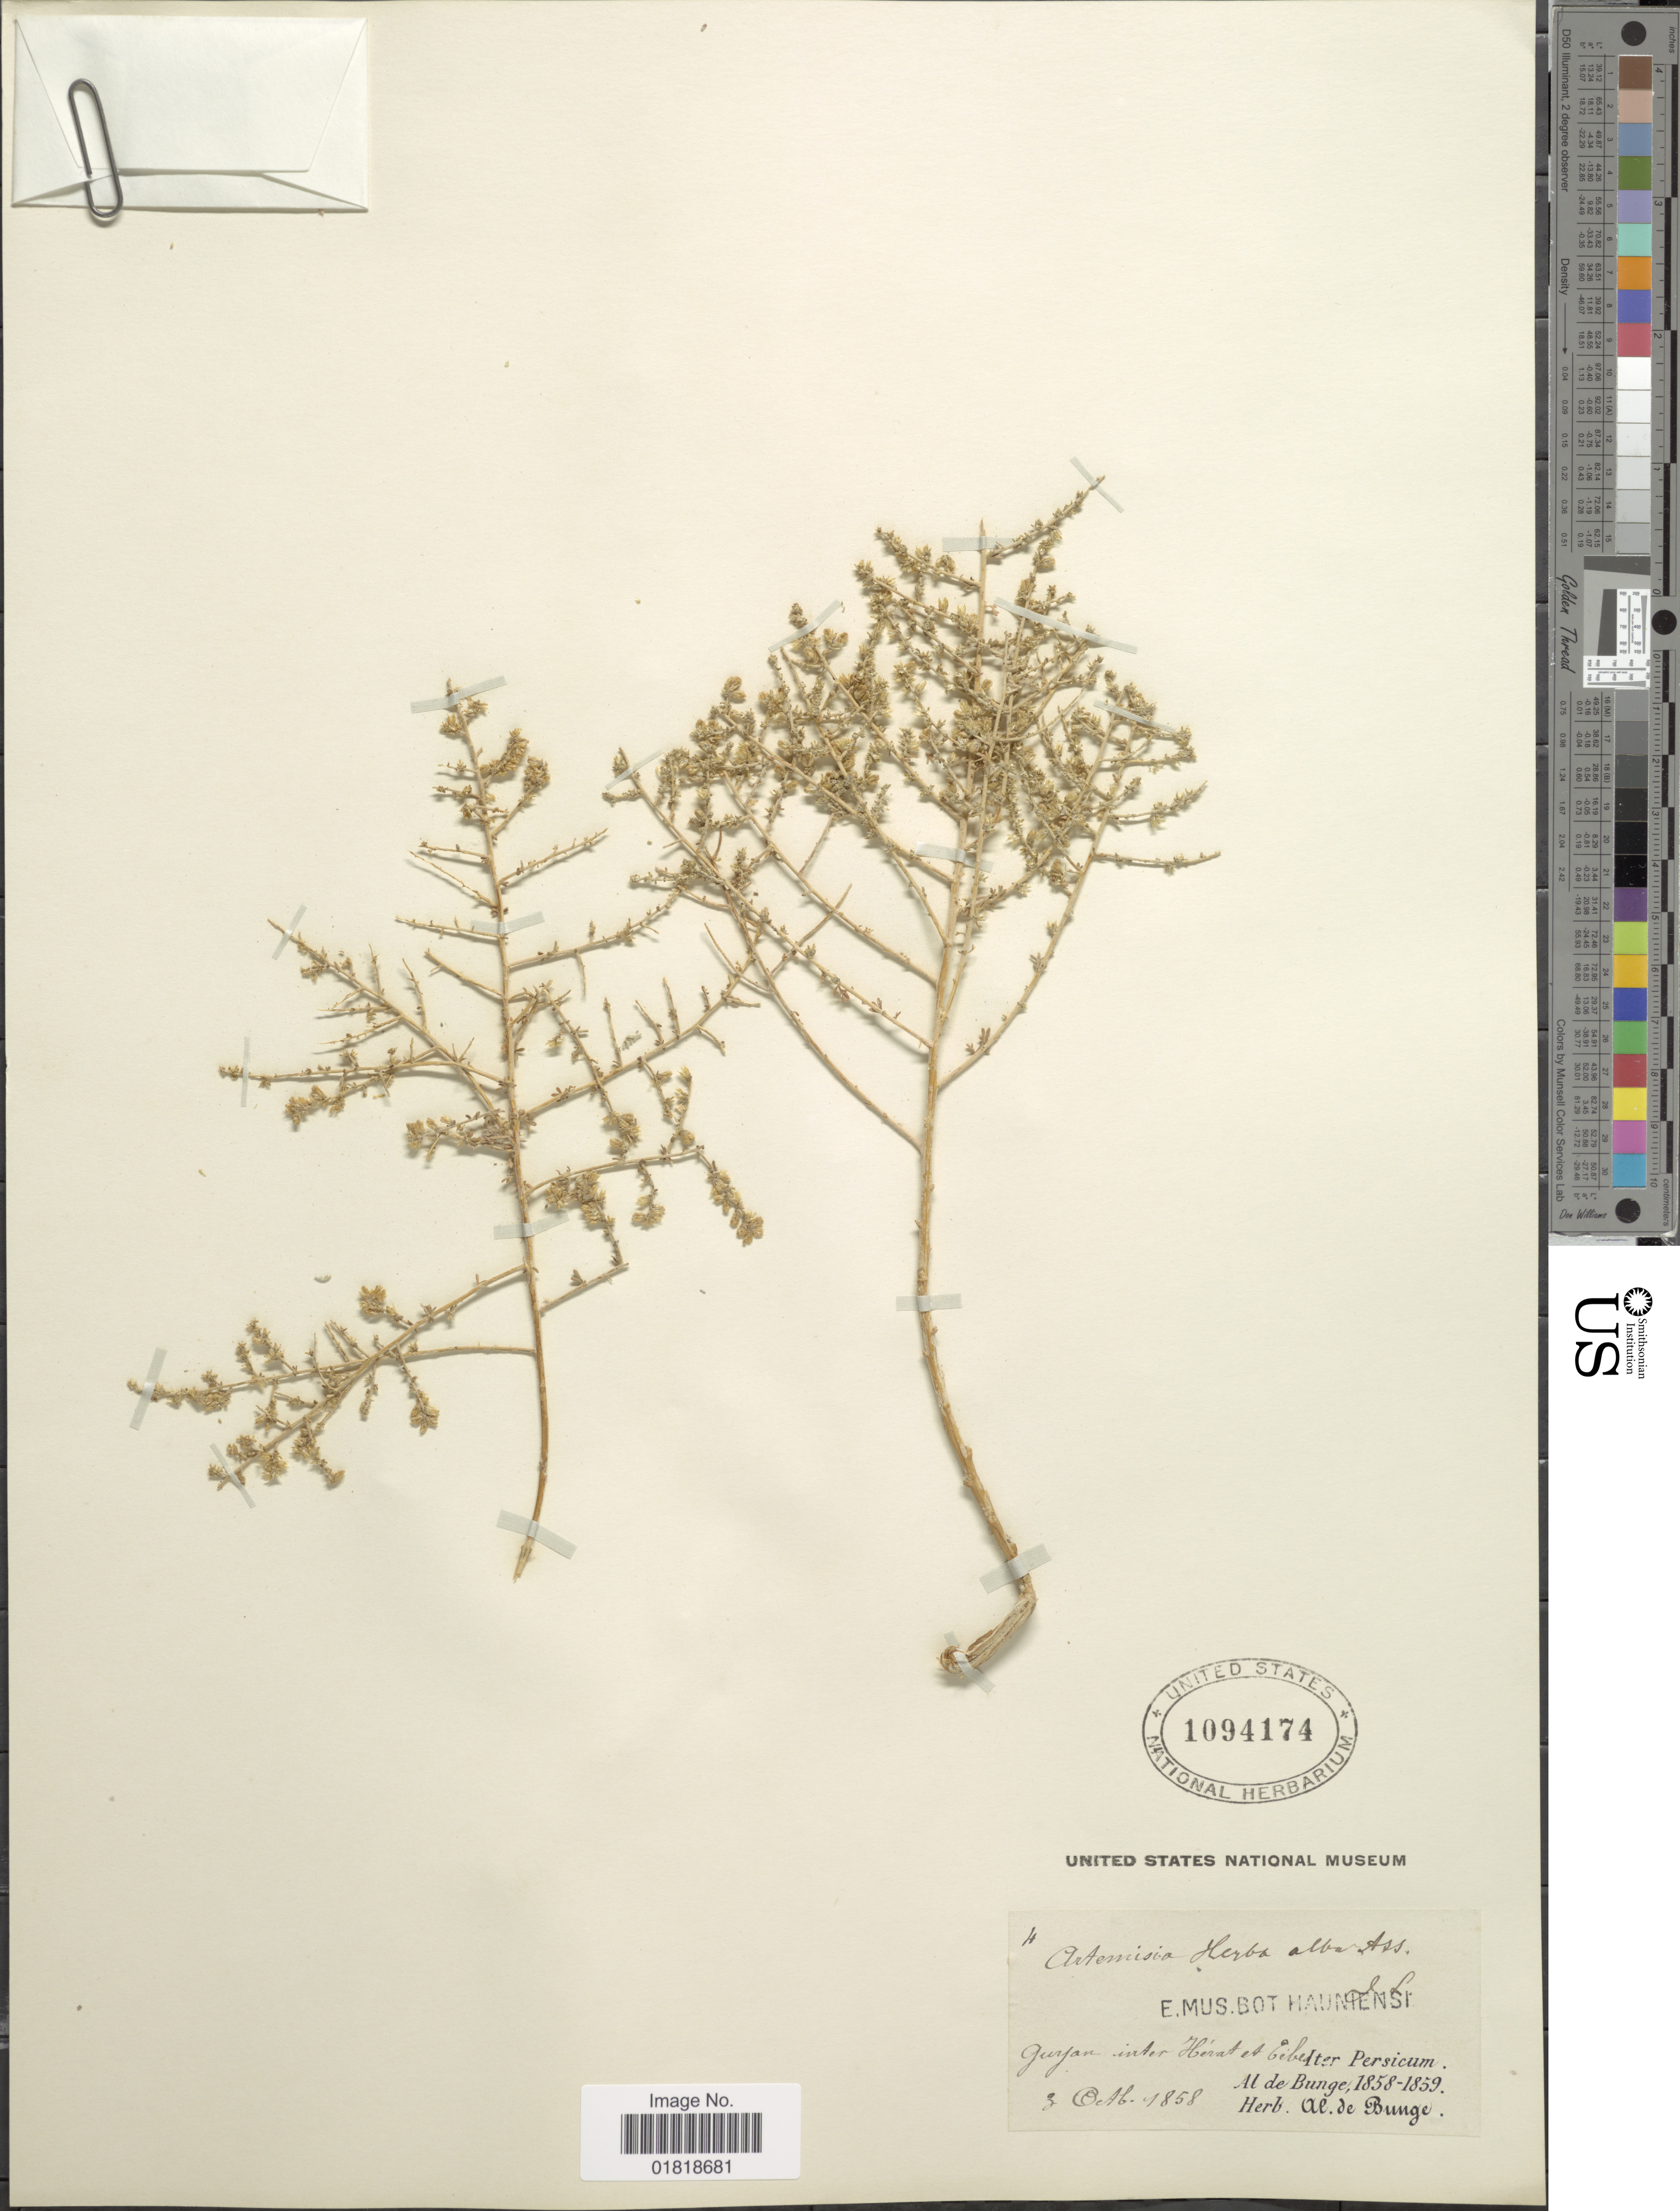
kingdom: Plantae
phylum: Tracheophyta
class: Magnoliopsida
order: Asterales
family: Asteraceae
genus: Artemisia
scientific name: Artemisia herba-alba asso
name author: Asso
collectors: A. de Bunge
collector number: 4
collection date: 1858-10-03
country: Iran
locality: Gurjan inter Herat et Eebed [interpreted], iter Persicum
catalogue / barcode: US 1094174